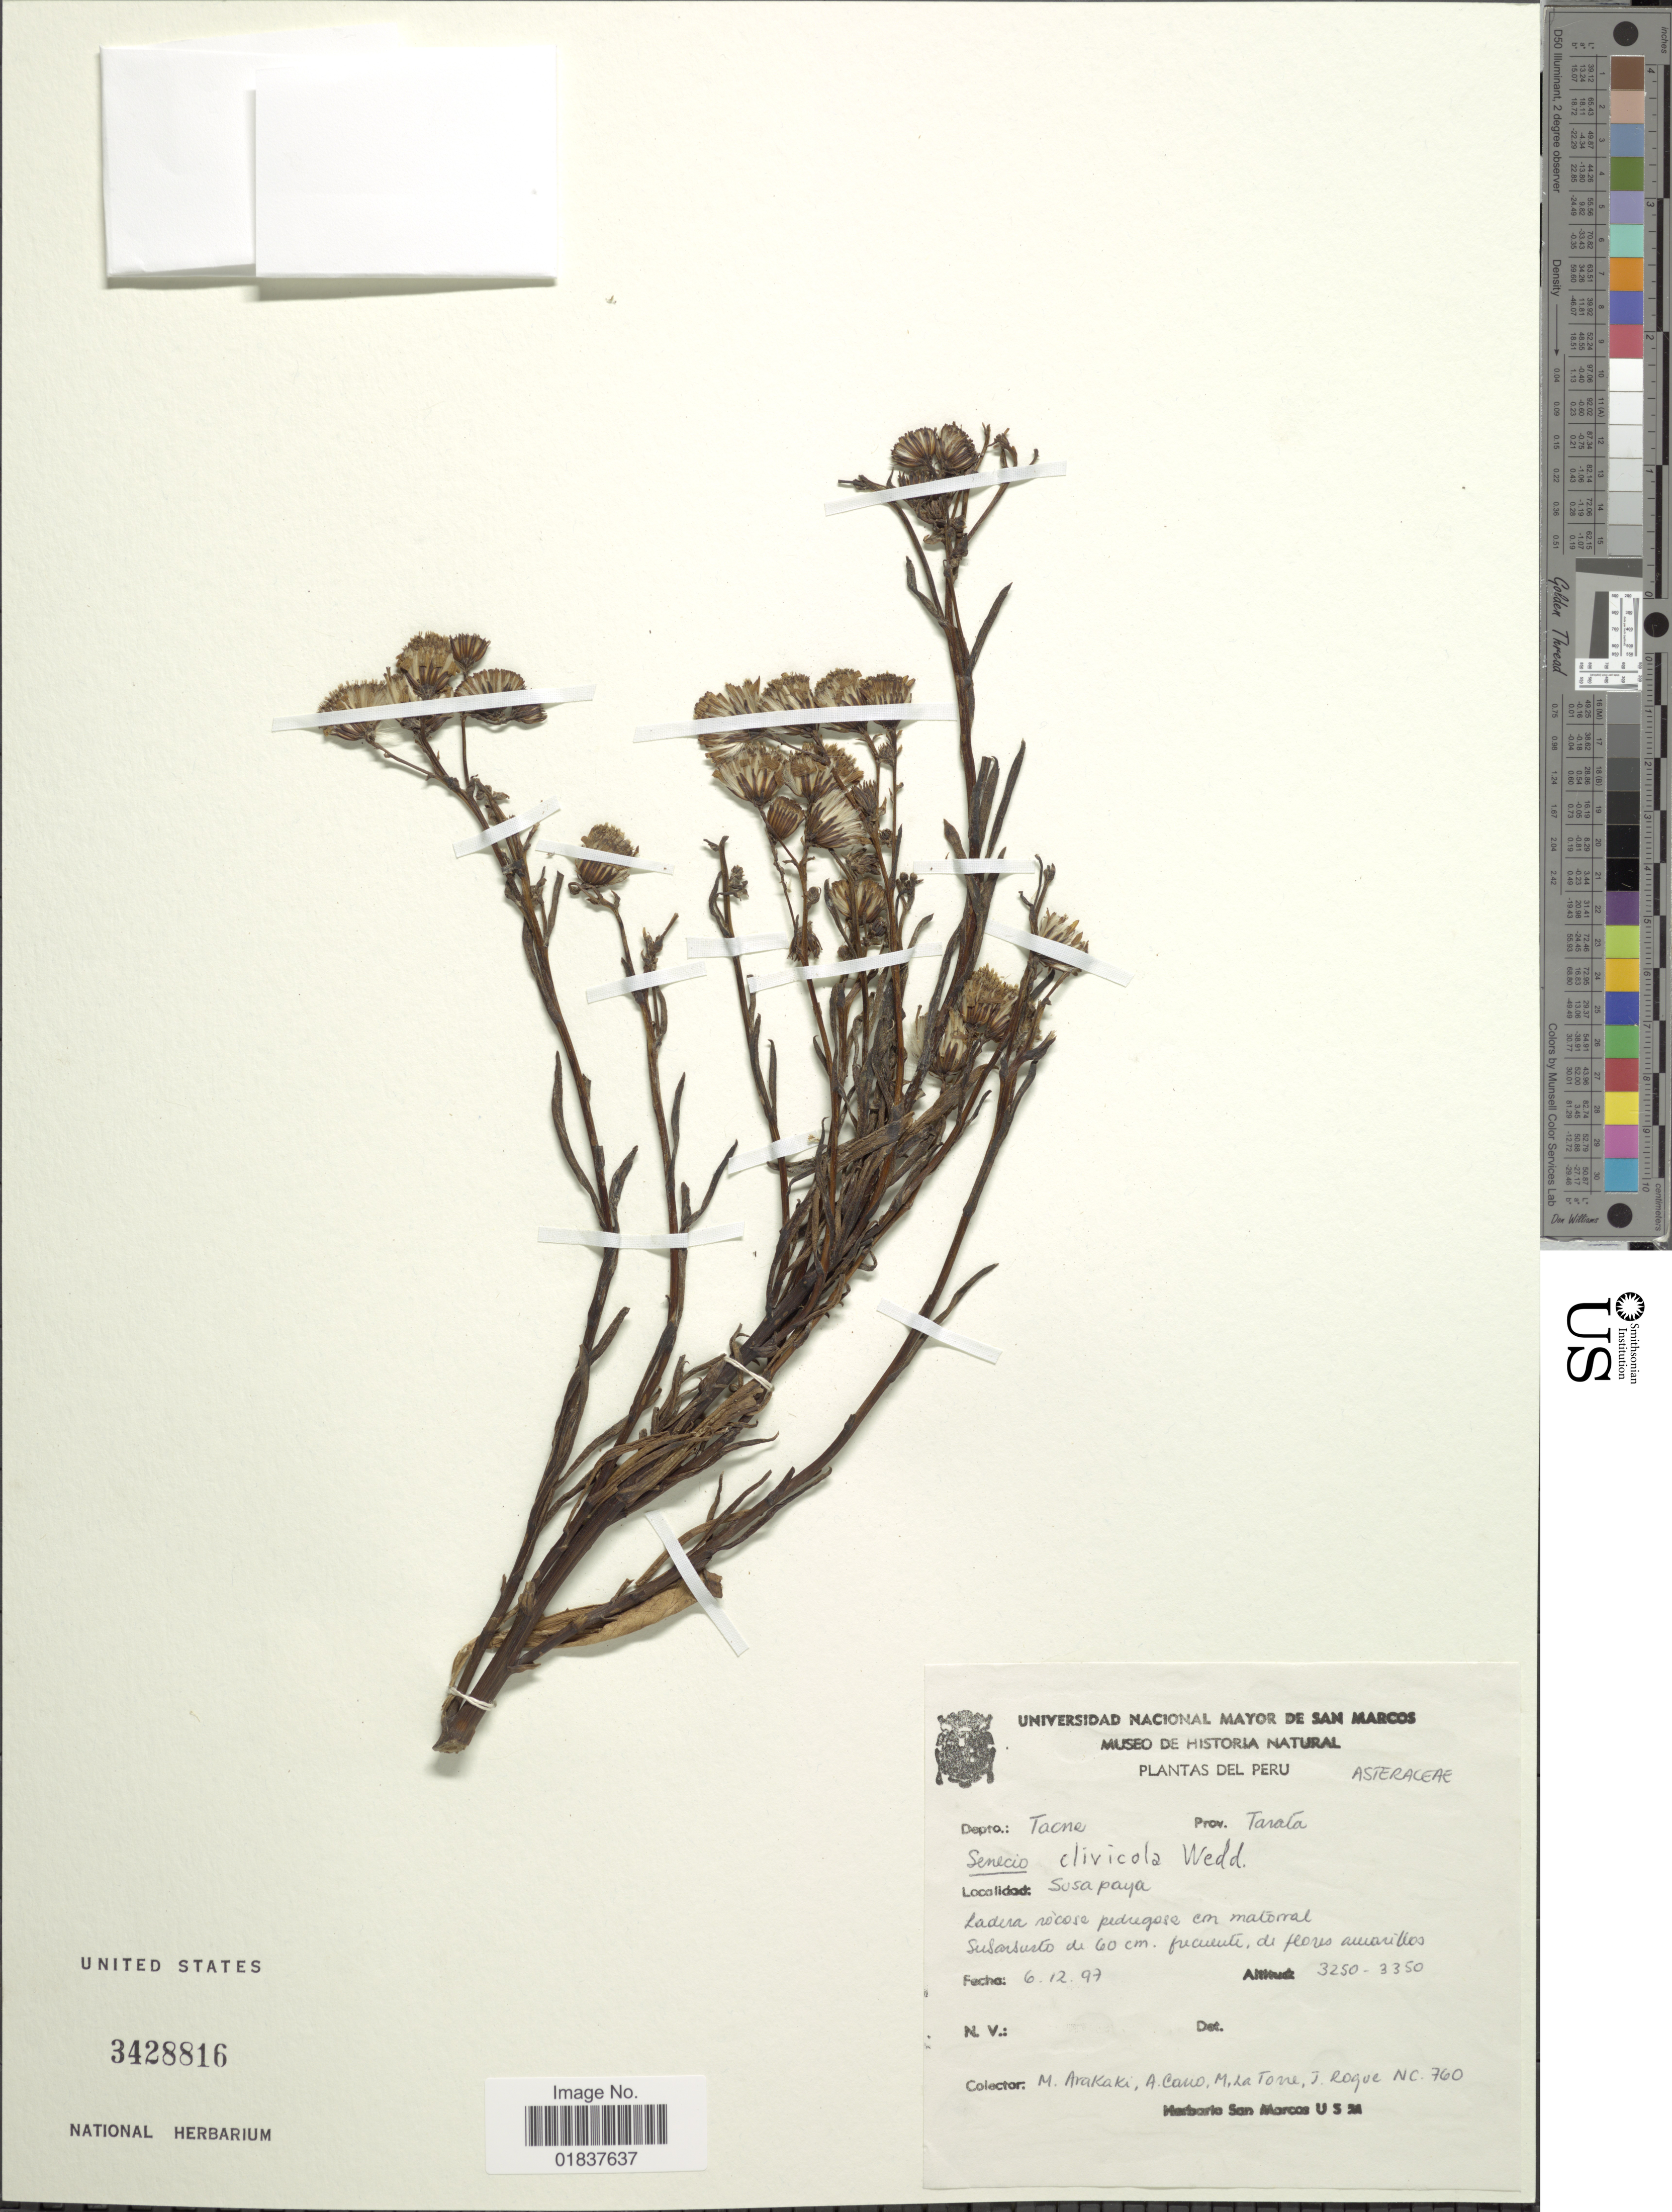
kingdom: Plantae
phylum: Tracheophyta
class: Magnoliopsida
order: Asterales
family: Asteraceae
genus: Senecio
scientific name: Senecio clivicola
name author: Wedd.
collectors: M. Arakaki, A. Cano, M. Torre & J. Roque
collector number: NC760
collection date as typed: Transcribed d/m/y: 6/12/97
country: Peru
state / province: Tacna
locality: Prov. Tarata, Susa Paya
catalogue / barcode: US 3428816